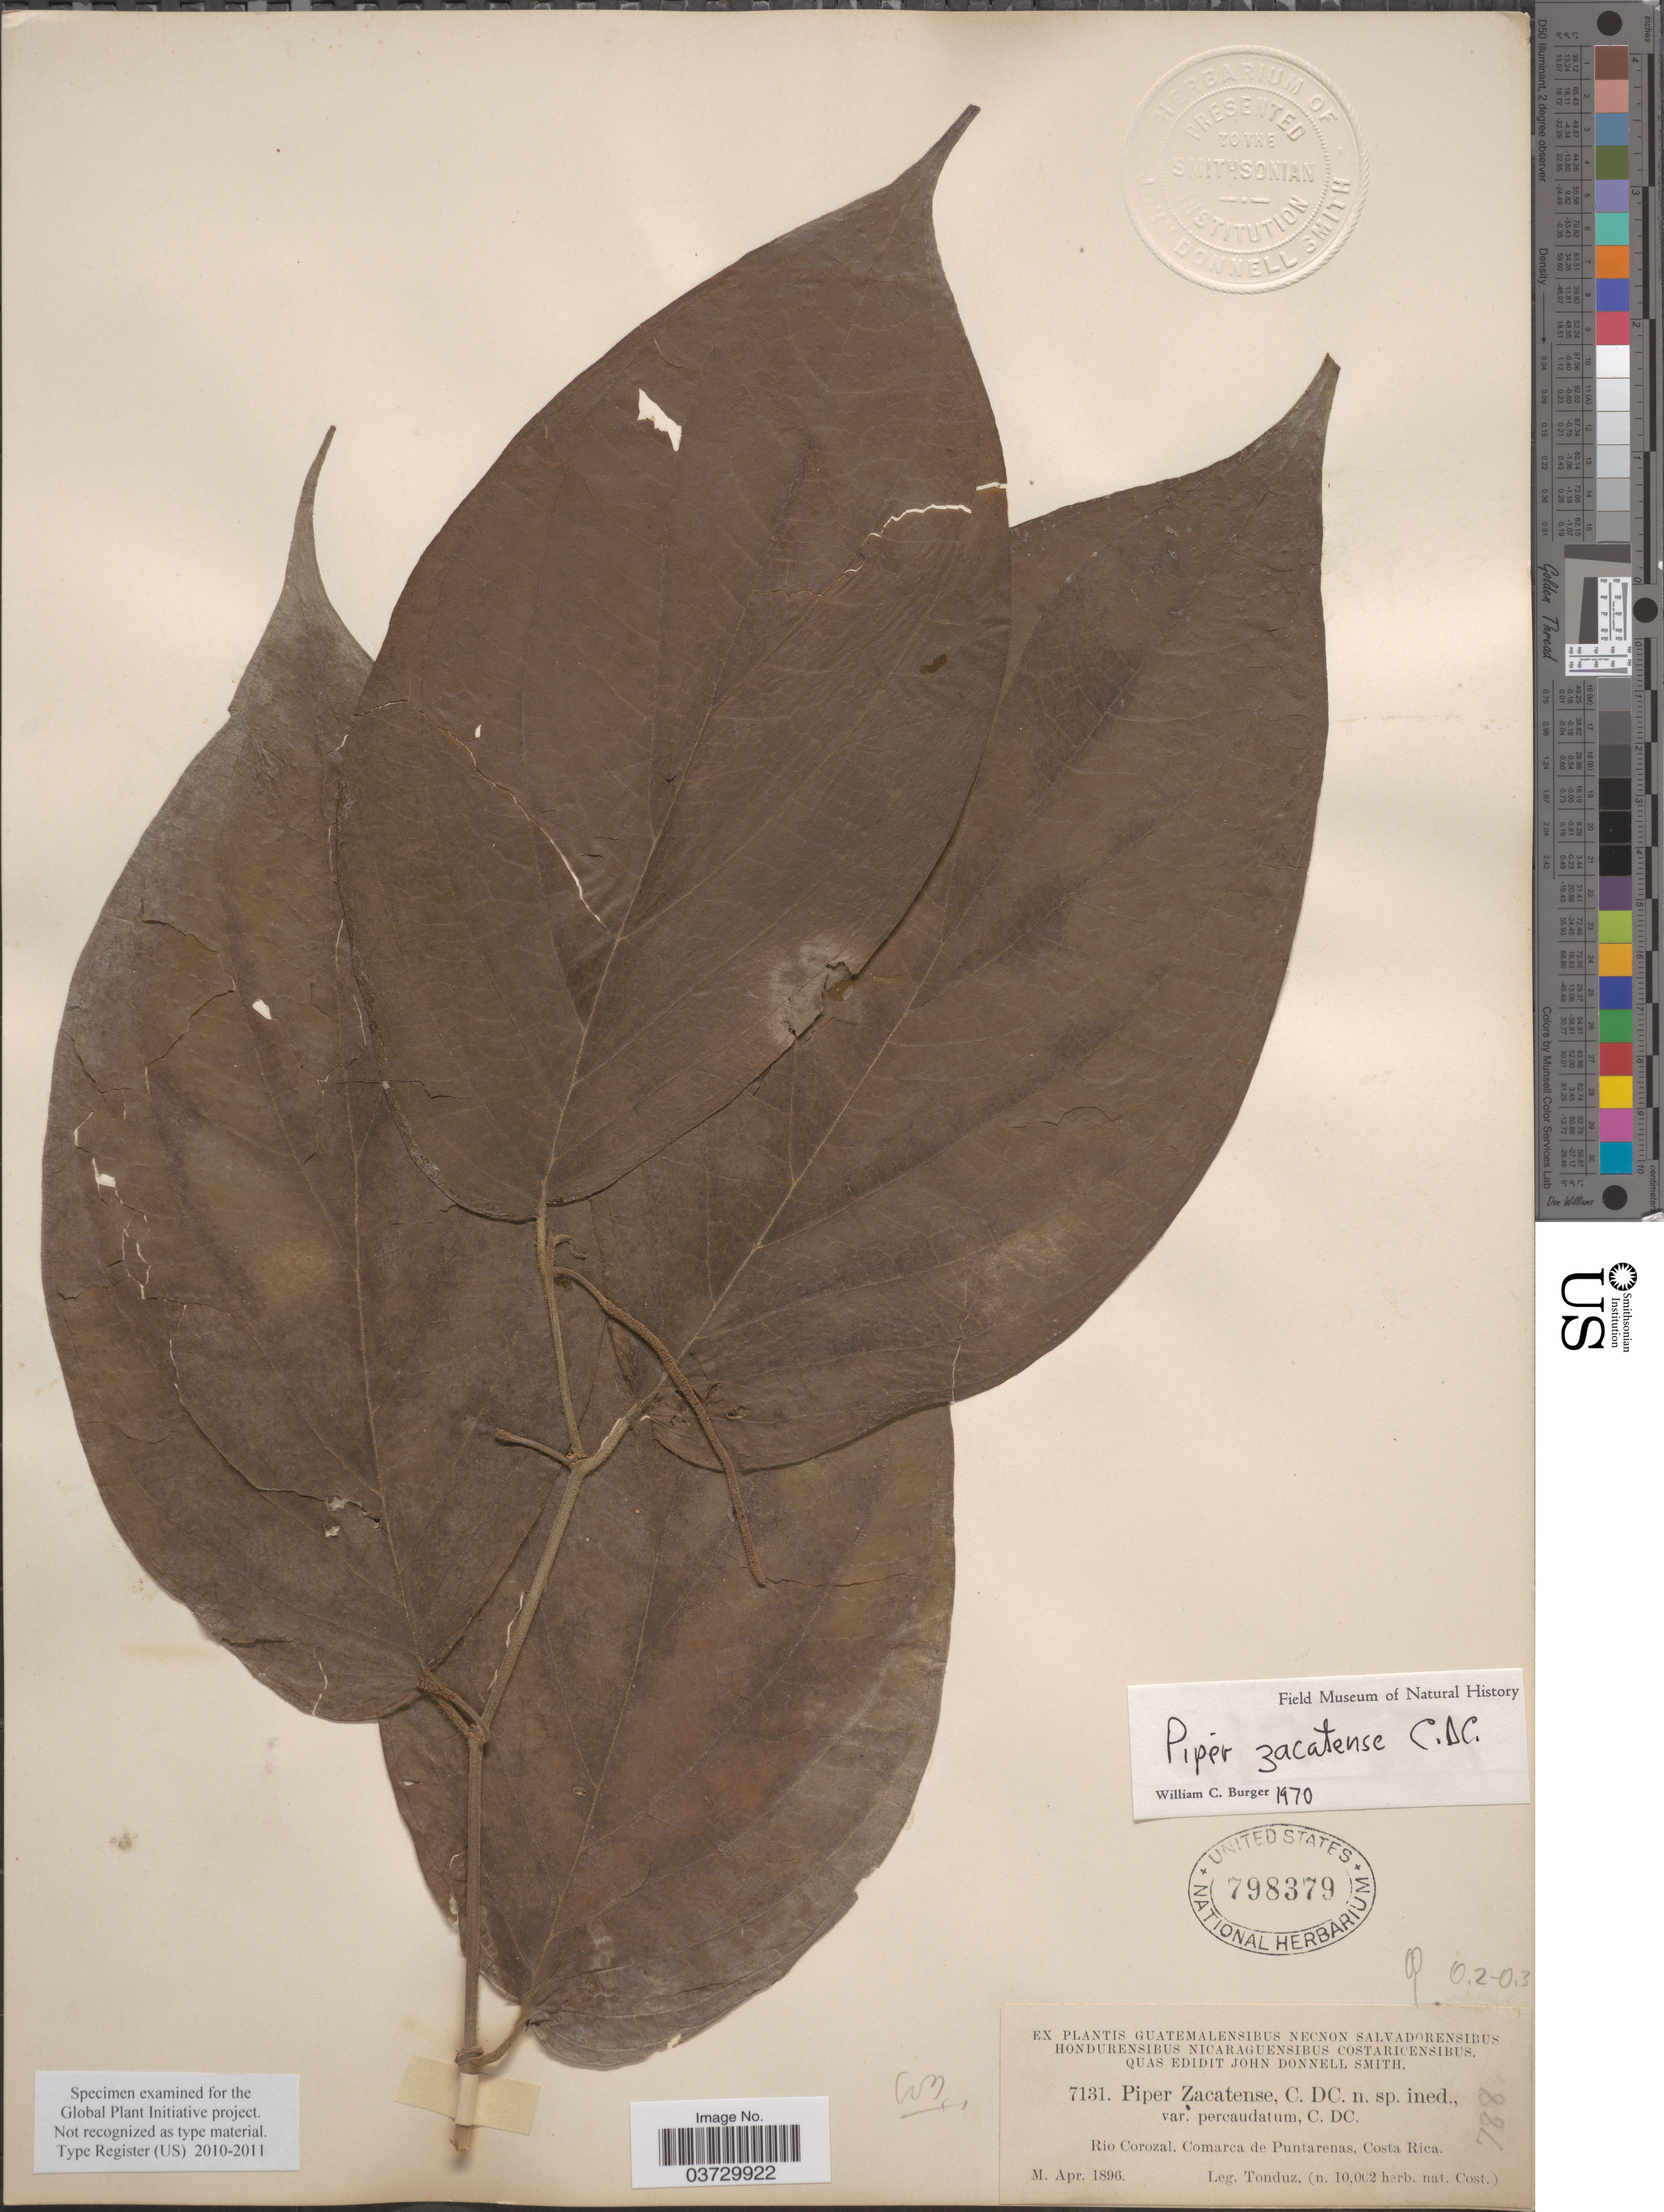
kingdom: Plantae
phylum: Tracheophyta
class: Magnoliopsida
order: Piperales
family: Piperaceae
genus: Piper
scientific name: Piper zacatense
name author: C. DC. in Pittier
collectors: Tonduz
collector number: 7131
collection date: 1896-04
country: Costa Rica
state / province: Puntarenas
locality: Rio Corozal, Comarca de Puntarenas.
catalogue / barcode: US 798379